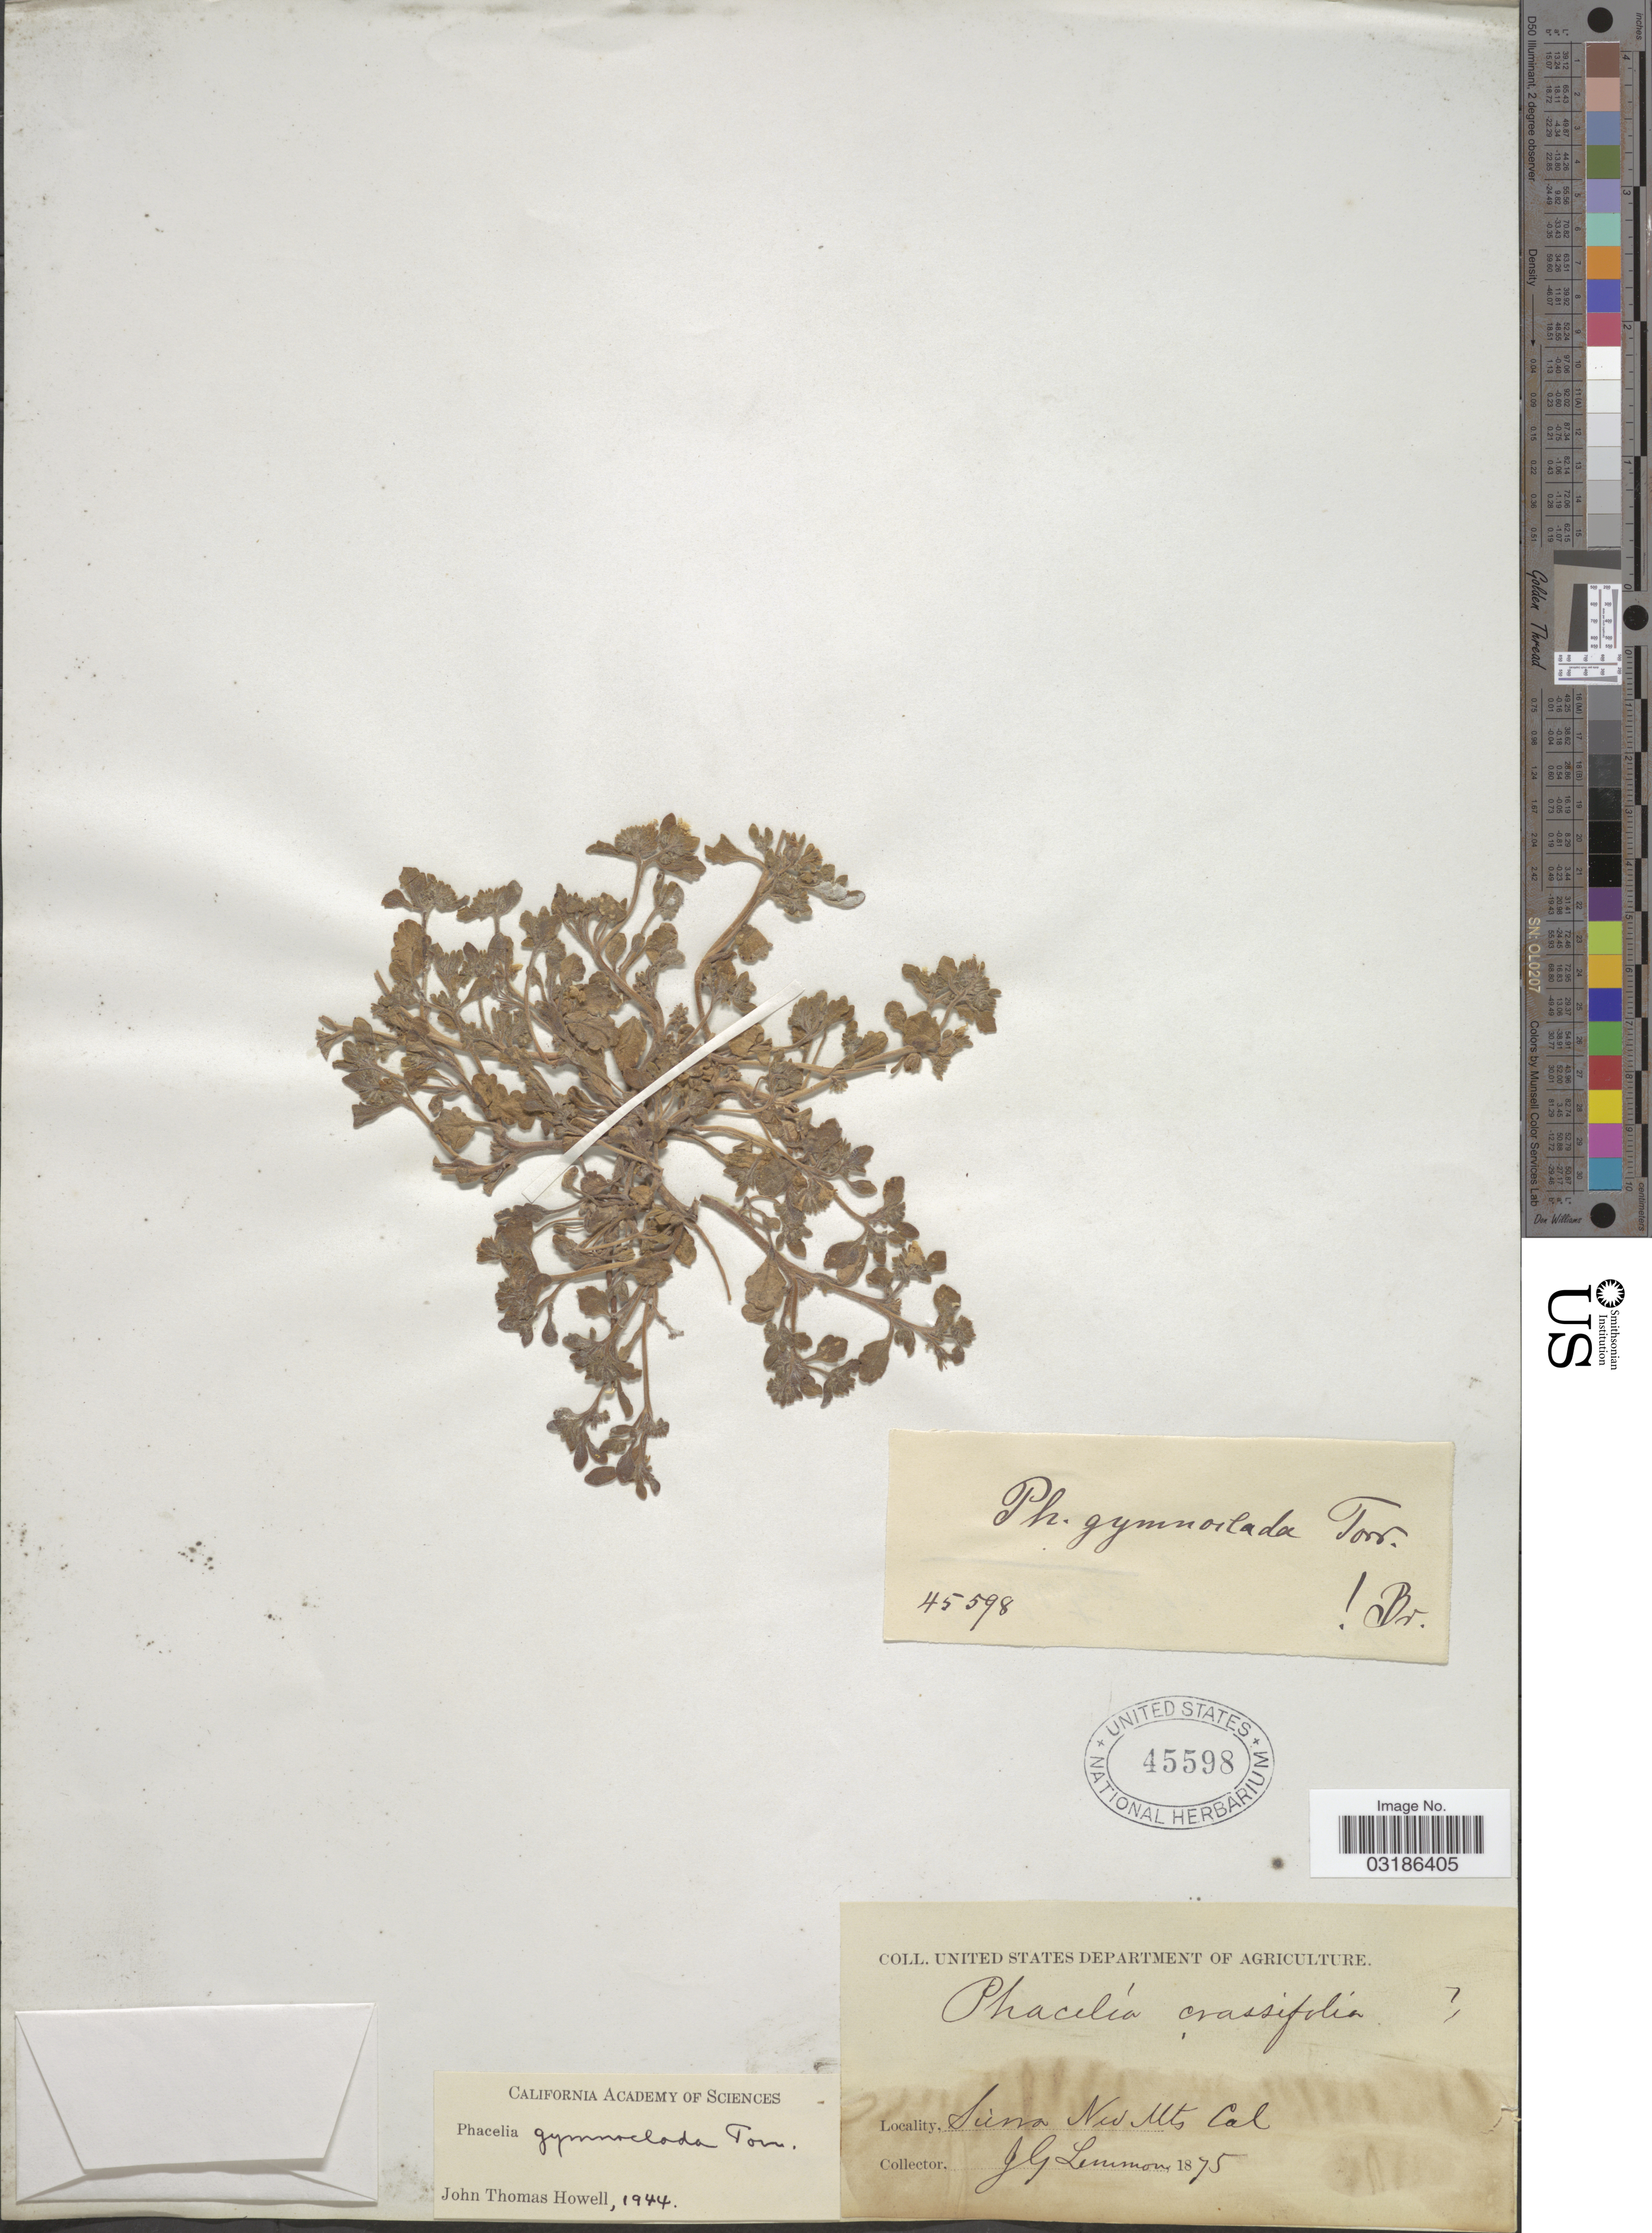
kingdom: Plantae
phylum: Tracheophyta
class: Magnoliopsida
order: Boraginales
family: Hydrophyllaceae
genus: Phacelia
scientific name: Phacelia gymnoclada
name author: Torr. in C. King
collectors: J. Lemmon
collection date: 1875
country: United States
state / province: California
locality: Sierra Nev. Mts. Cal.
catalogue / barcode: US 45598